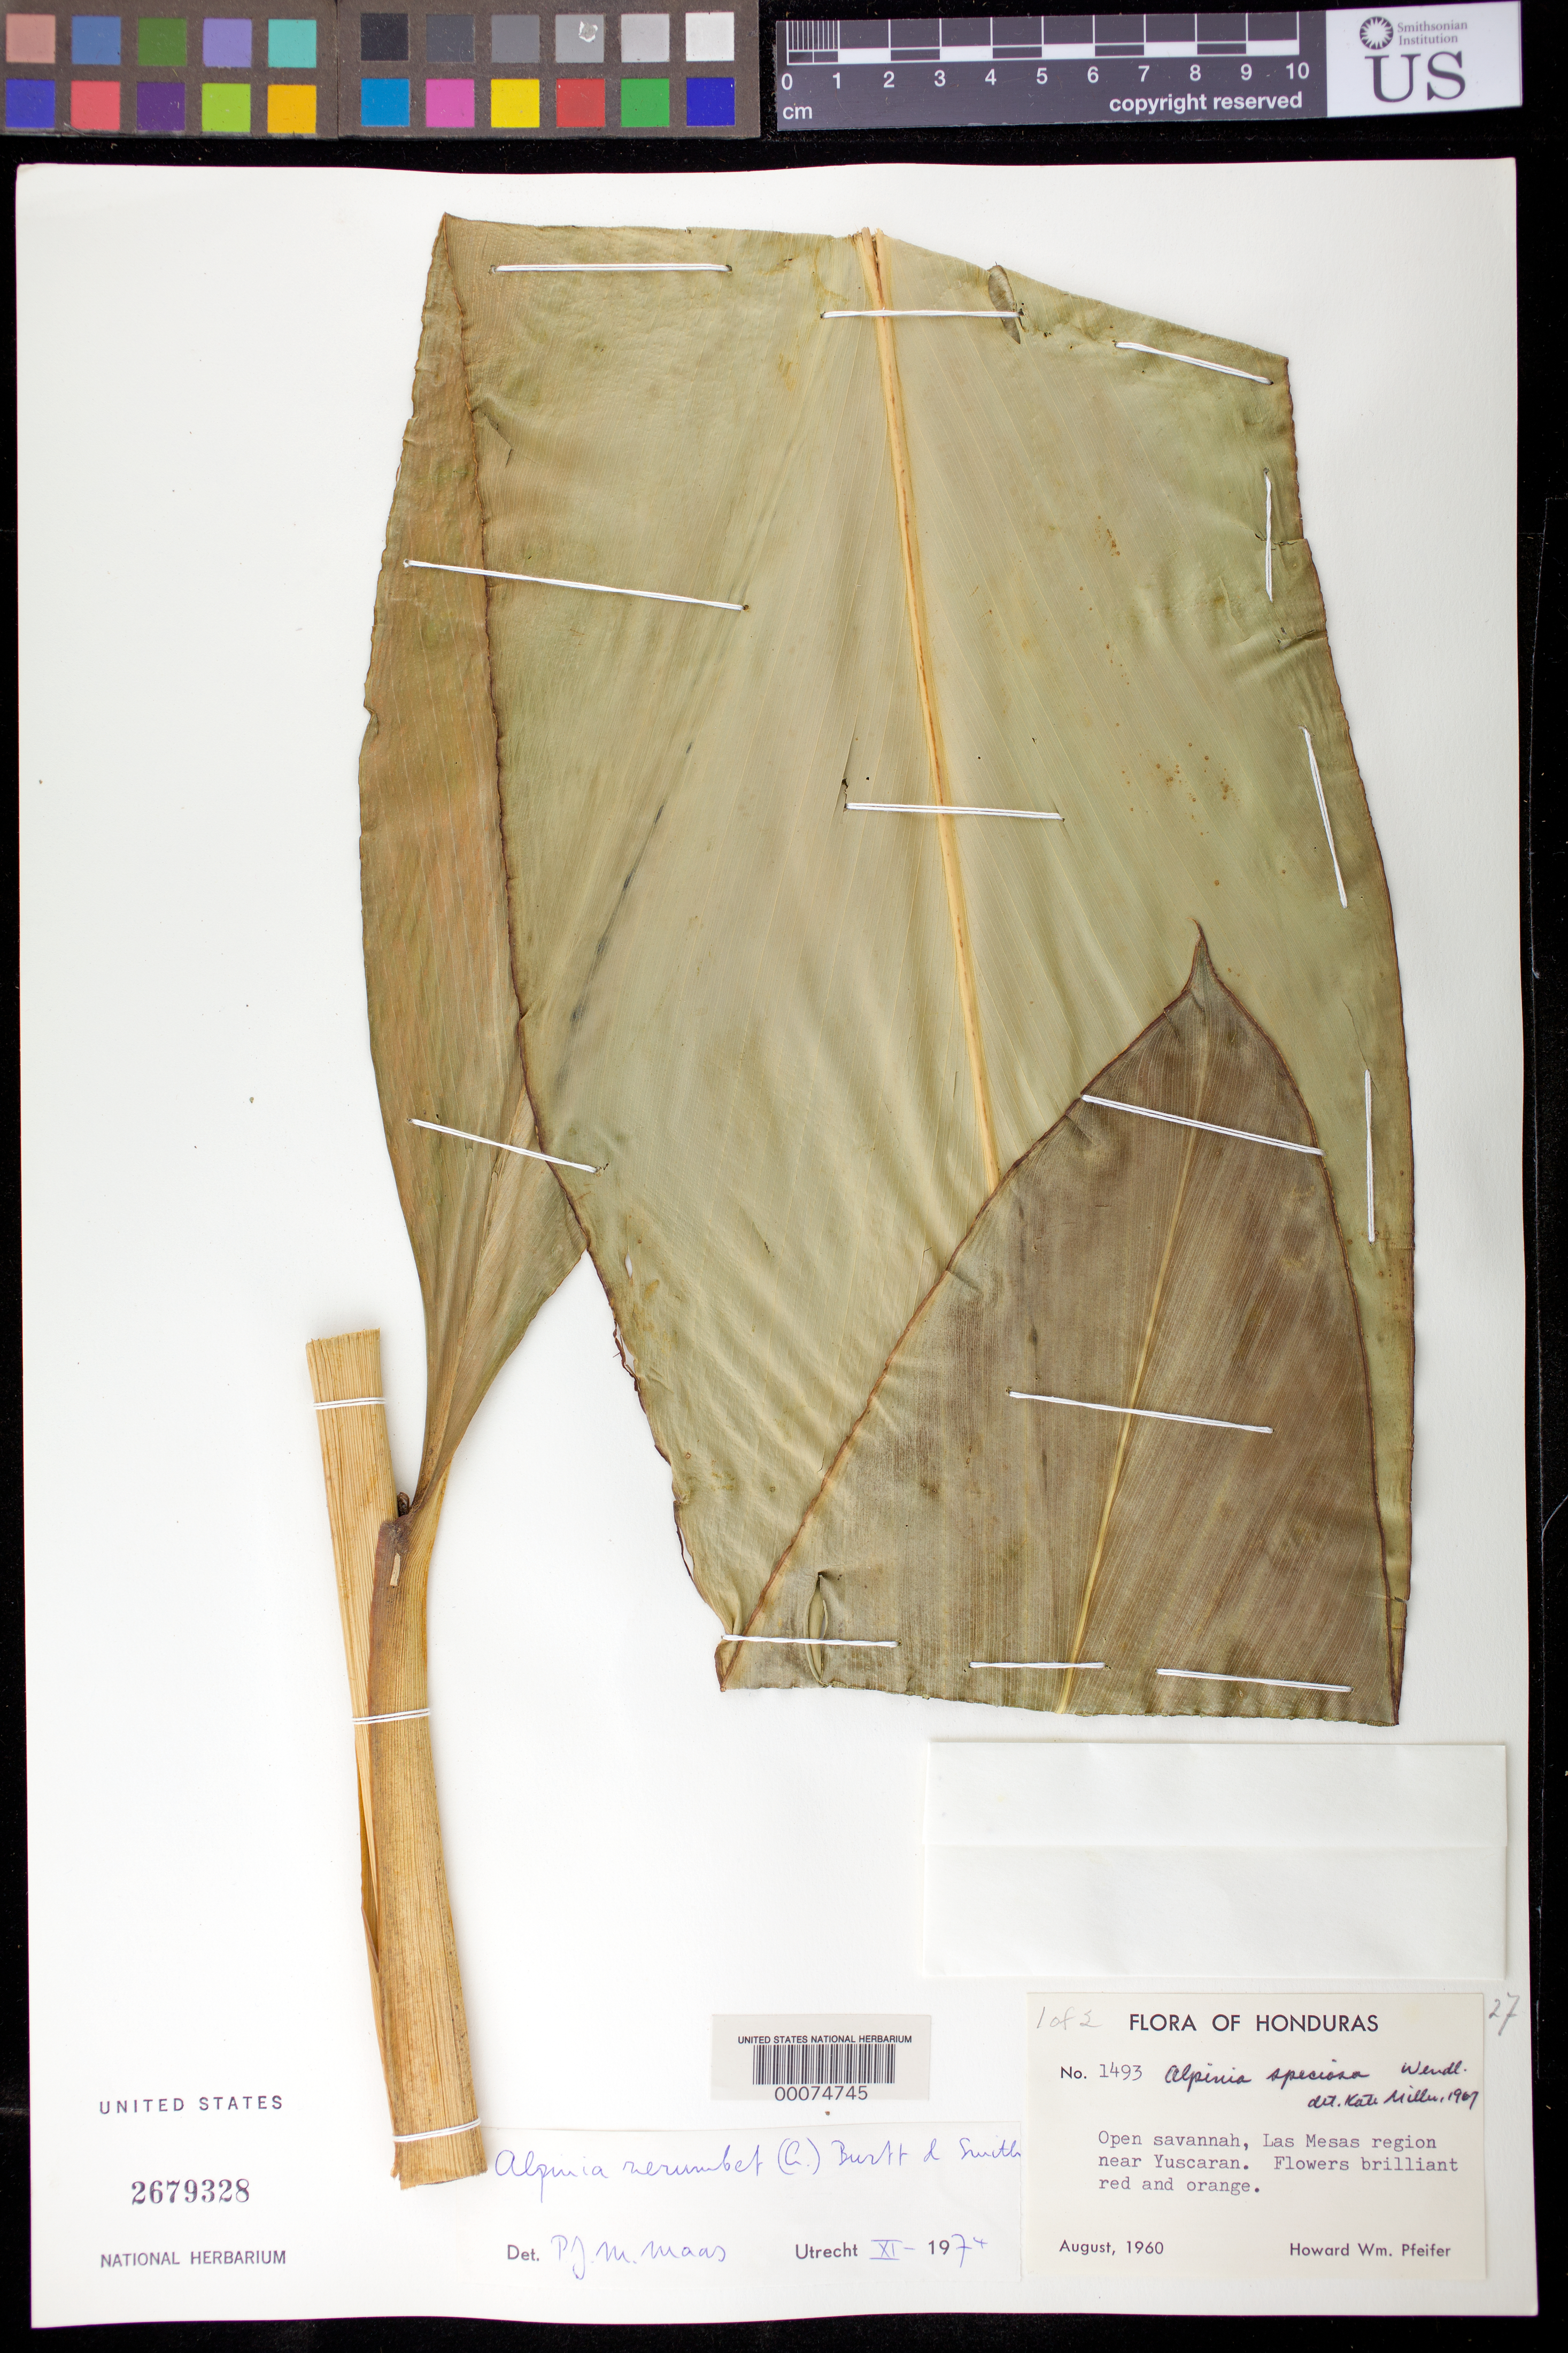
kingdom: Plantae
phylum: Tracheophyta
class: Liliopsida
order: Zingiberales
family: Zingiberaceae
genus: Alpinia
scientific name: Alpinia zerumbet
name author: (Pers.) B.L. Burtt & R.M. Sm.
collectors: H. W. Pfeifer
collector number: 1493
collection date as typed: Aug 1960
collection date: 1960-08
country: Honduras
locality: Las Mesas region near Yuscaran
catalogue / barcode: US 2679328